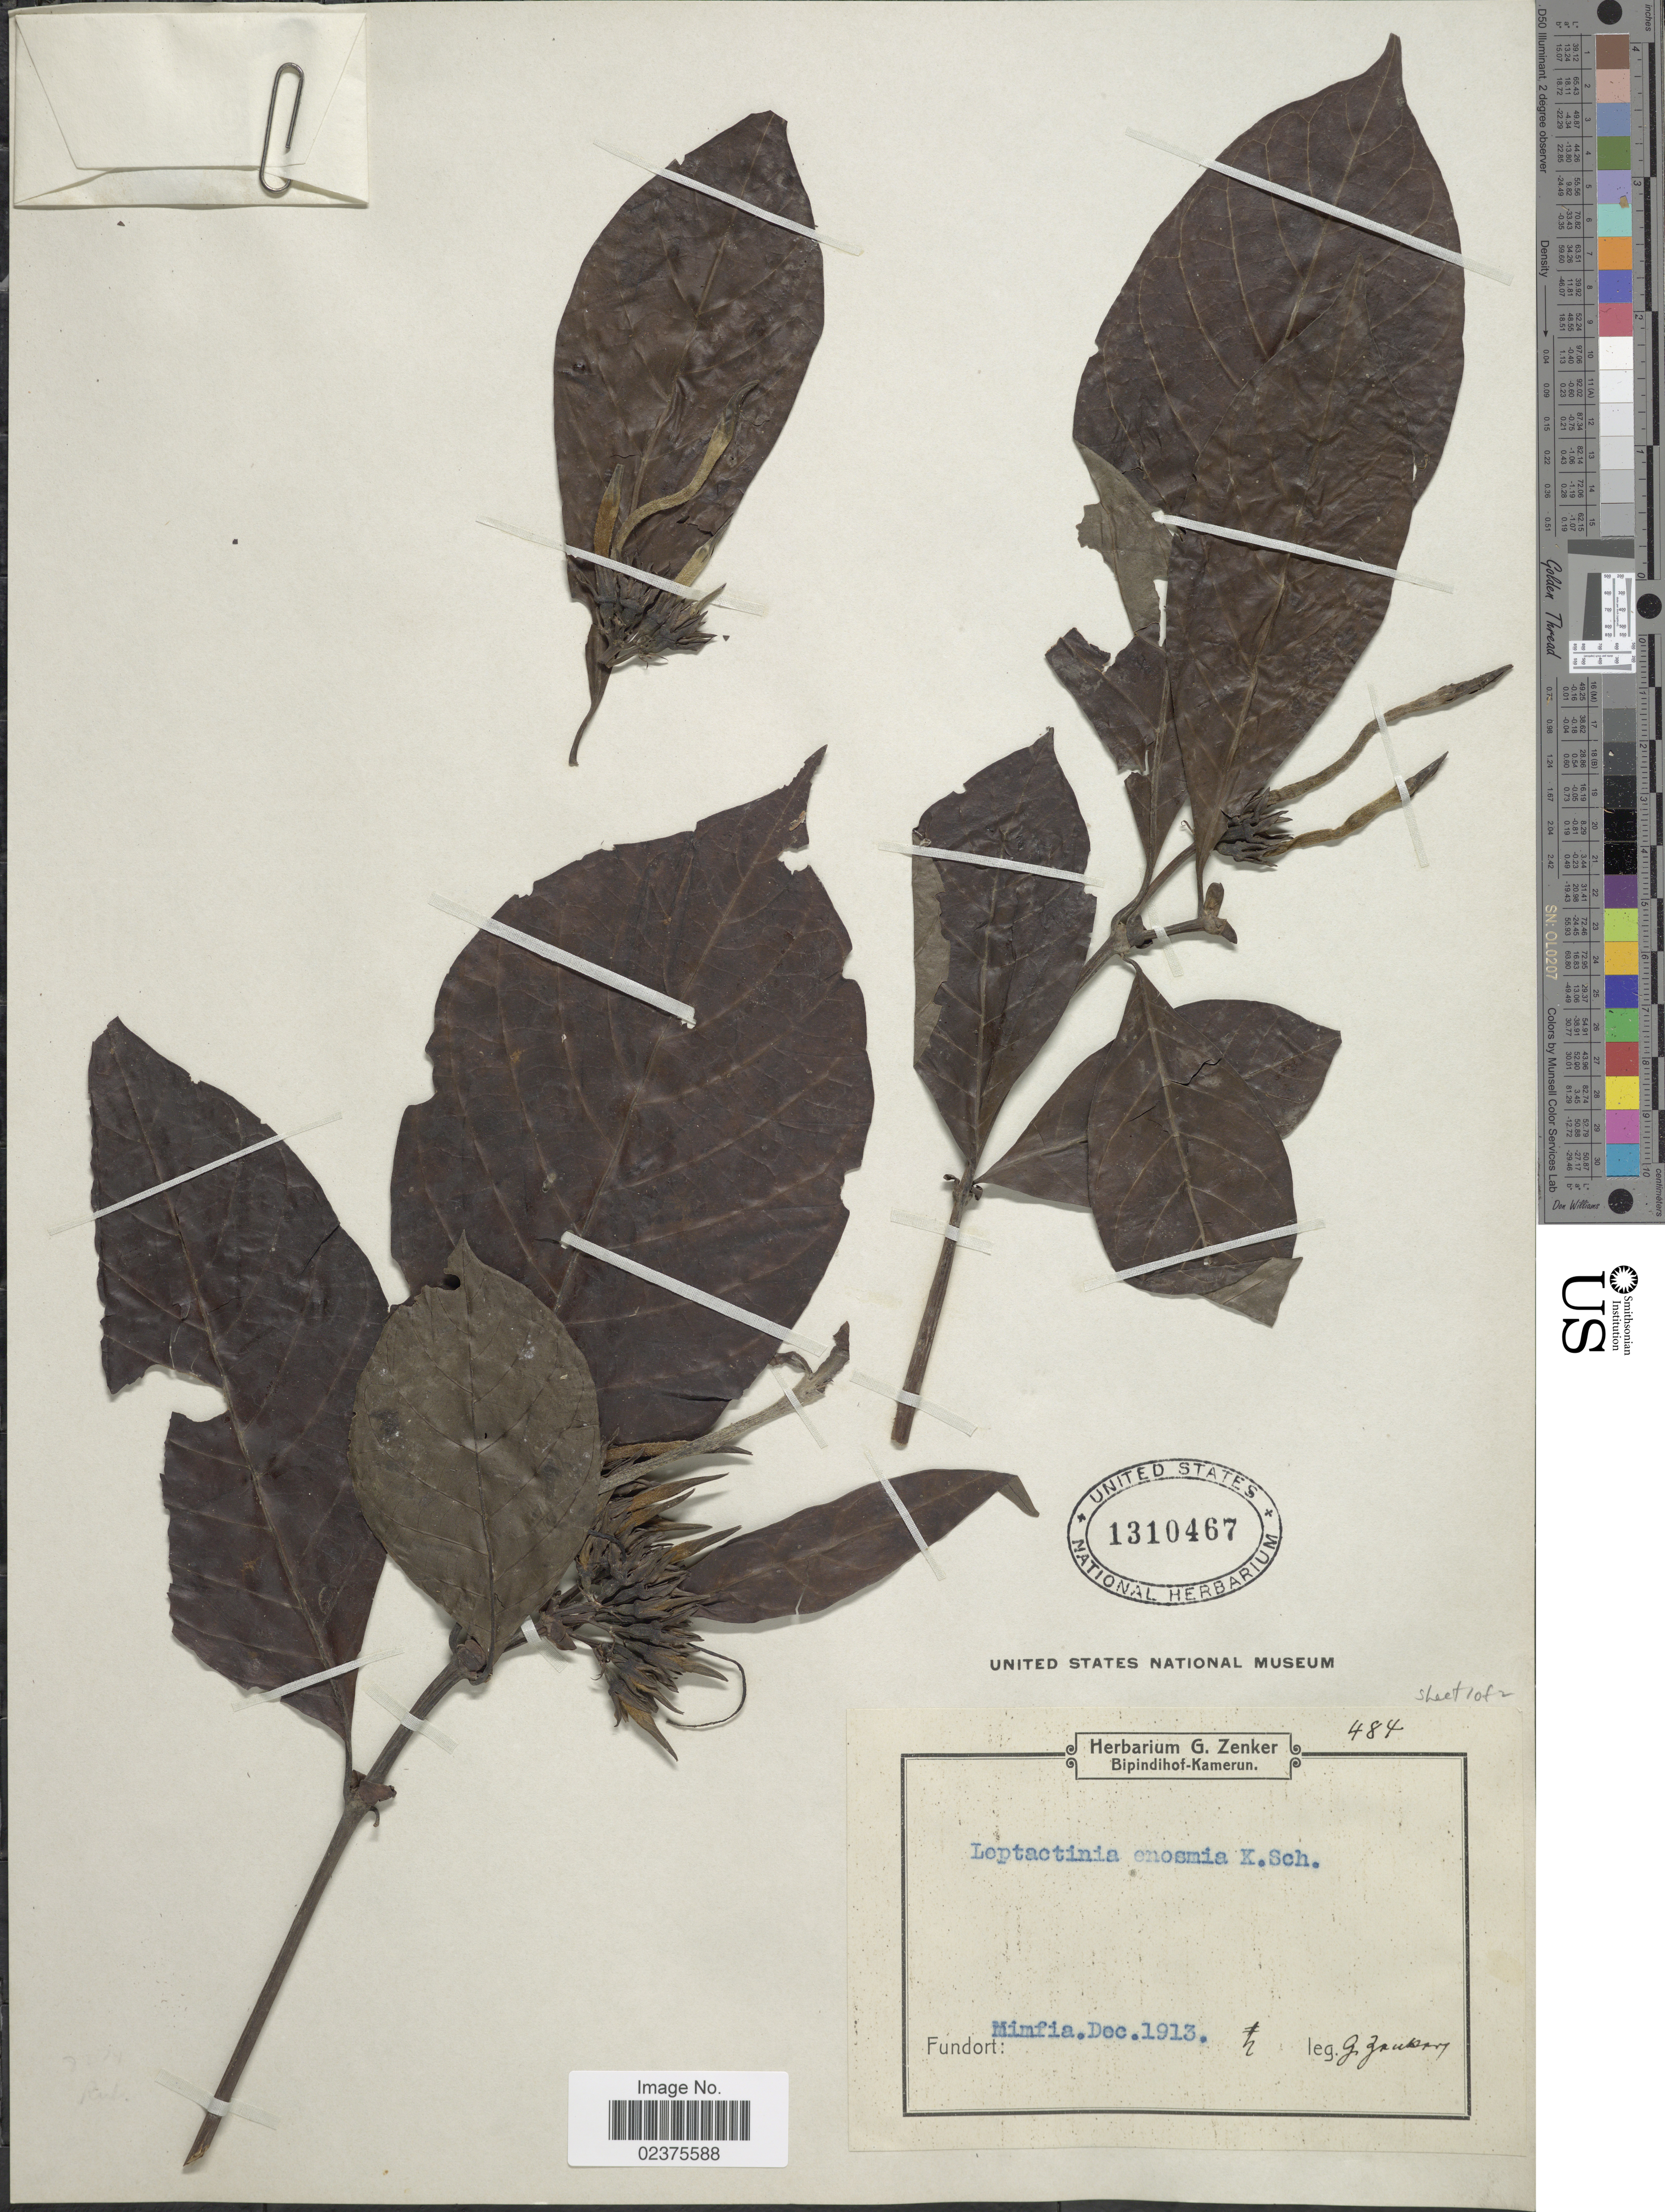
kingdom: Plantae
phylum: Tracheophyta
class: Magnoliopsida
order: Gentianales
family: Rubiaceae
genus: Dictyandra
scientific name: Dictyandra involucrata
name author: (Hook. f.) Hiern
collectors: G. A. Zenker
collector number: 484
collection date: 1913-12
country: Cameroon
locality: Mimfia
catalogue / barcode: US 1310467